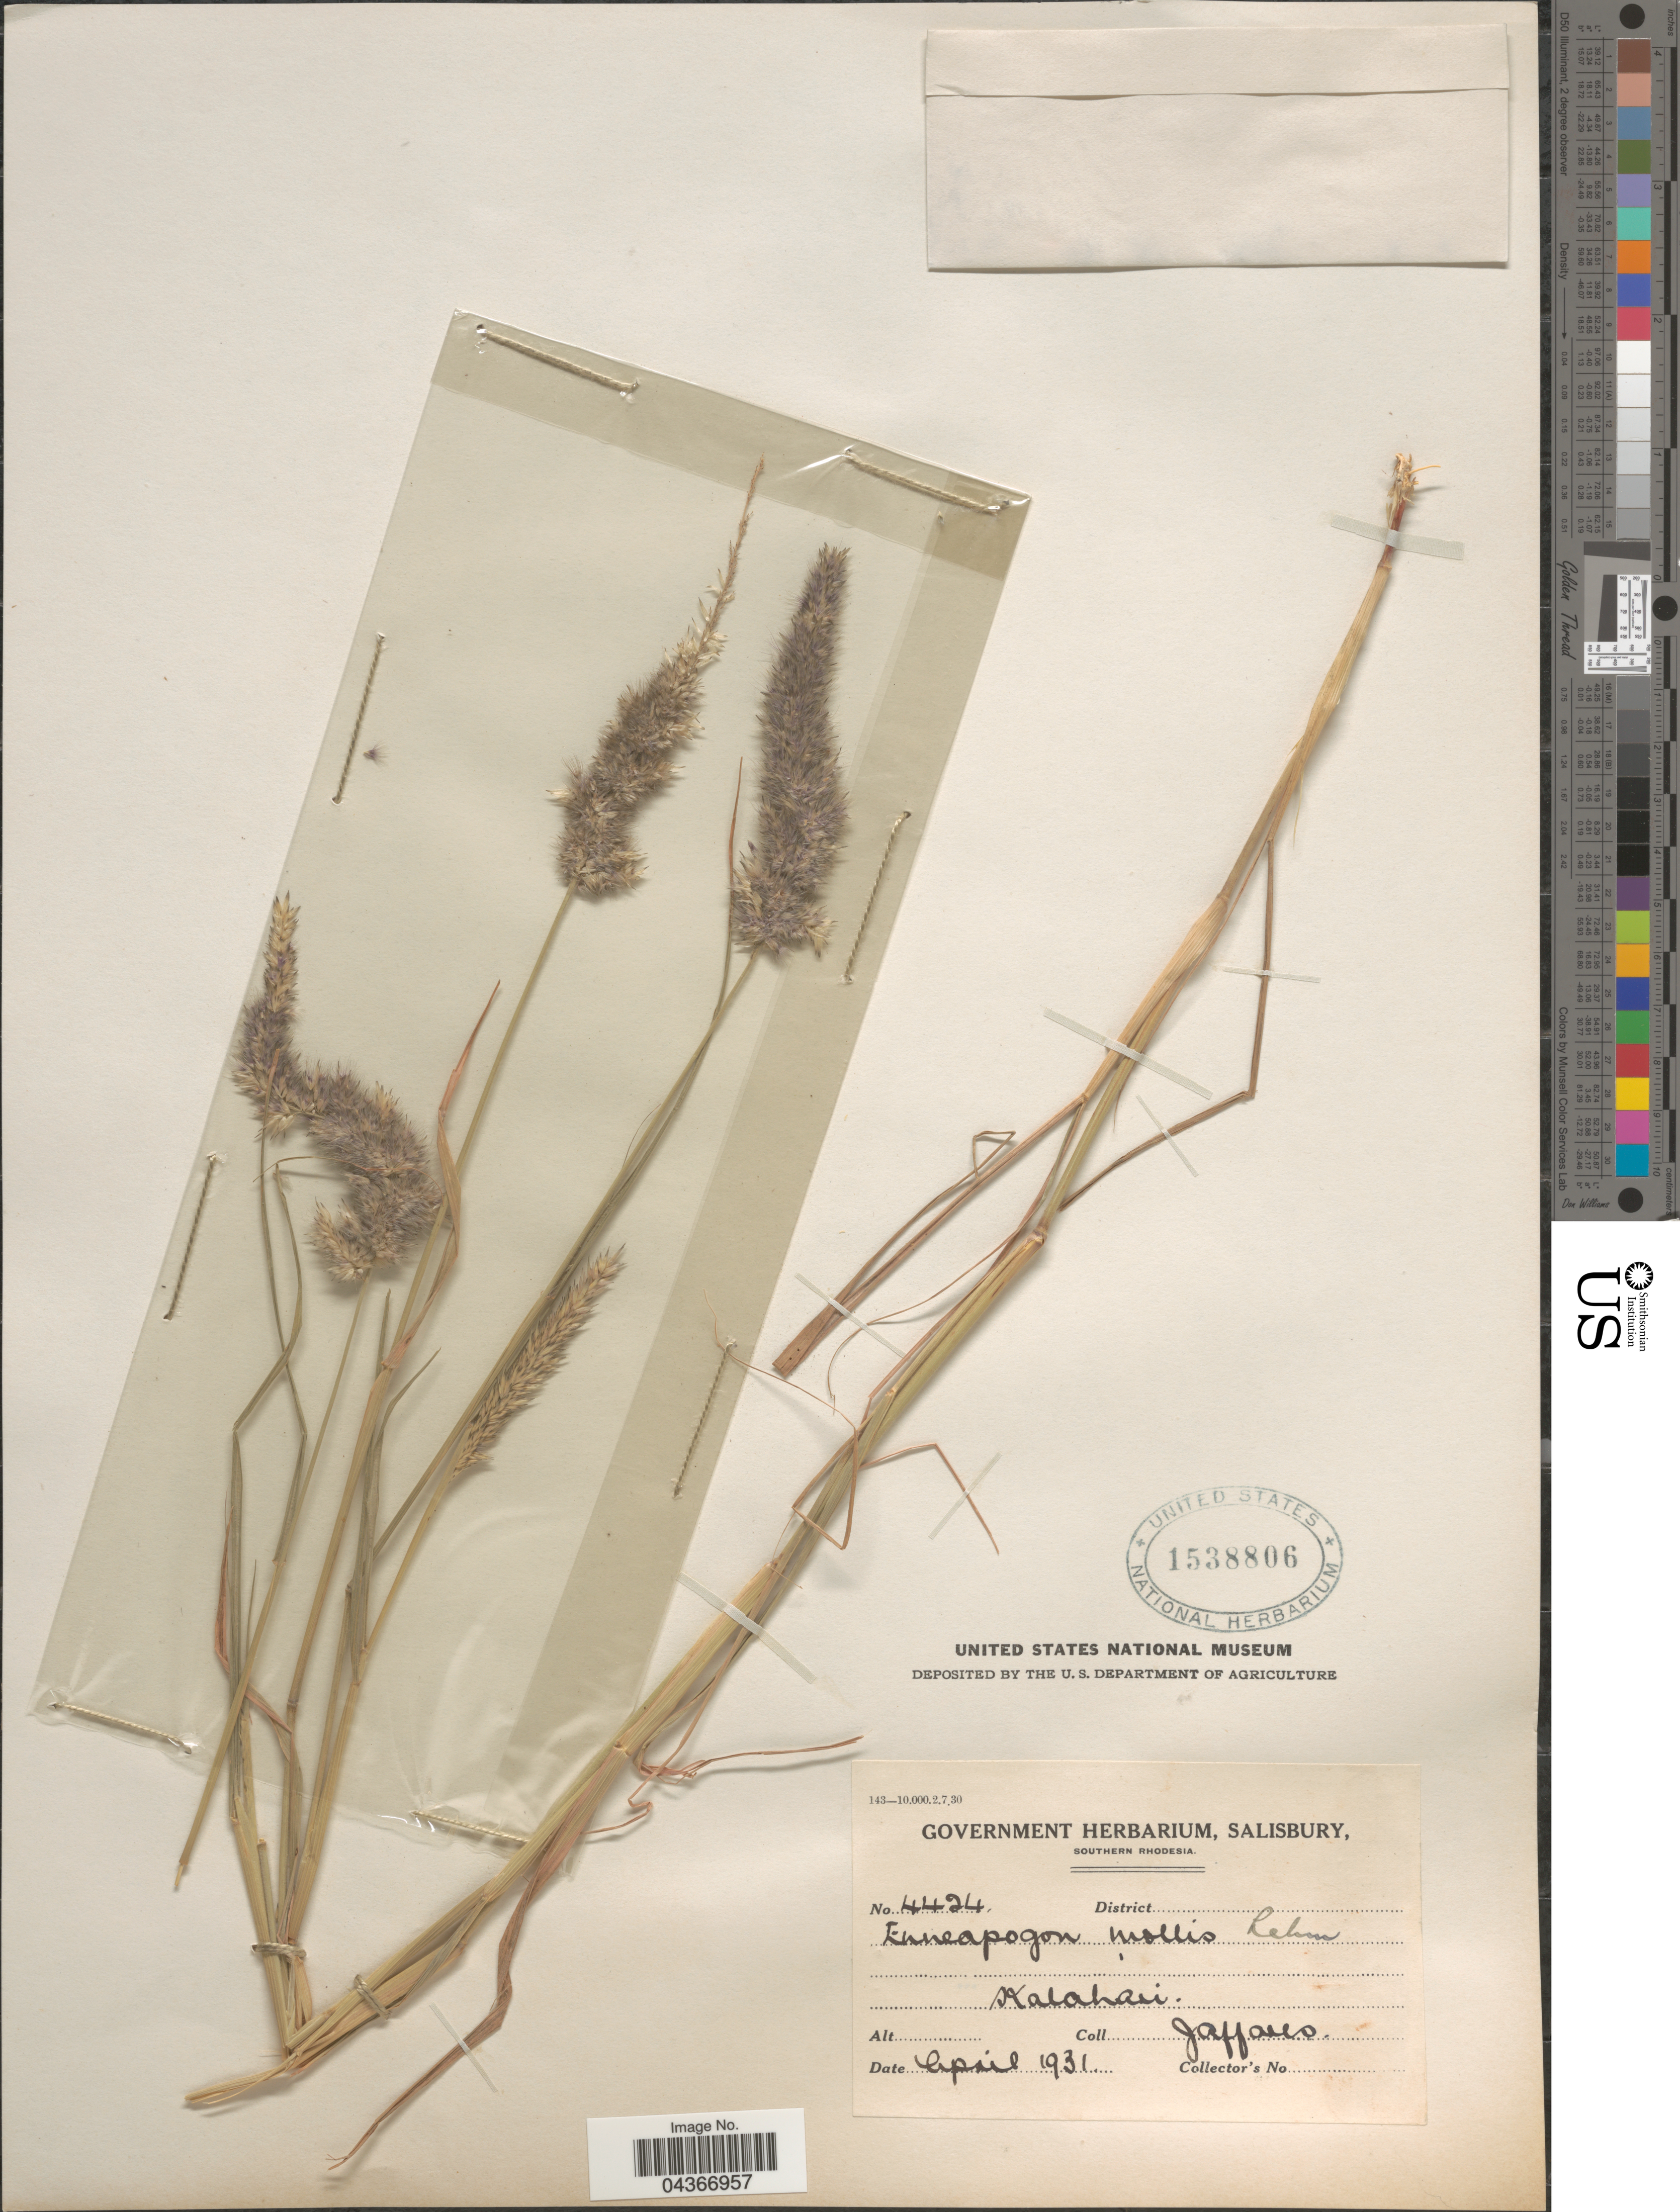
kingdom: Plantae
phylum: Tracheophyta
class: Liliopsida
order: Poales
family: Poaceae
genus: Enneapogon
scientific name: Enneapogon spathaceus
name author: Gooss.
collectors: Jaffares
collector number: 4424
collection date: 1931-04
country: Zimbabwe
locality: Southern Rhodesia. Kalahari.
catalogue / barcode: US 1538806